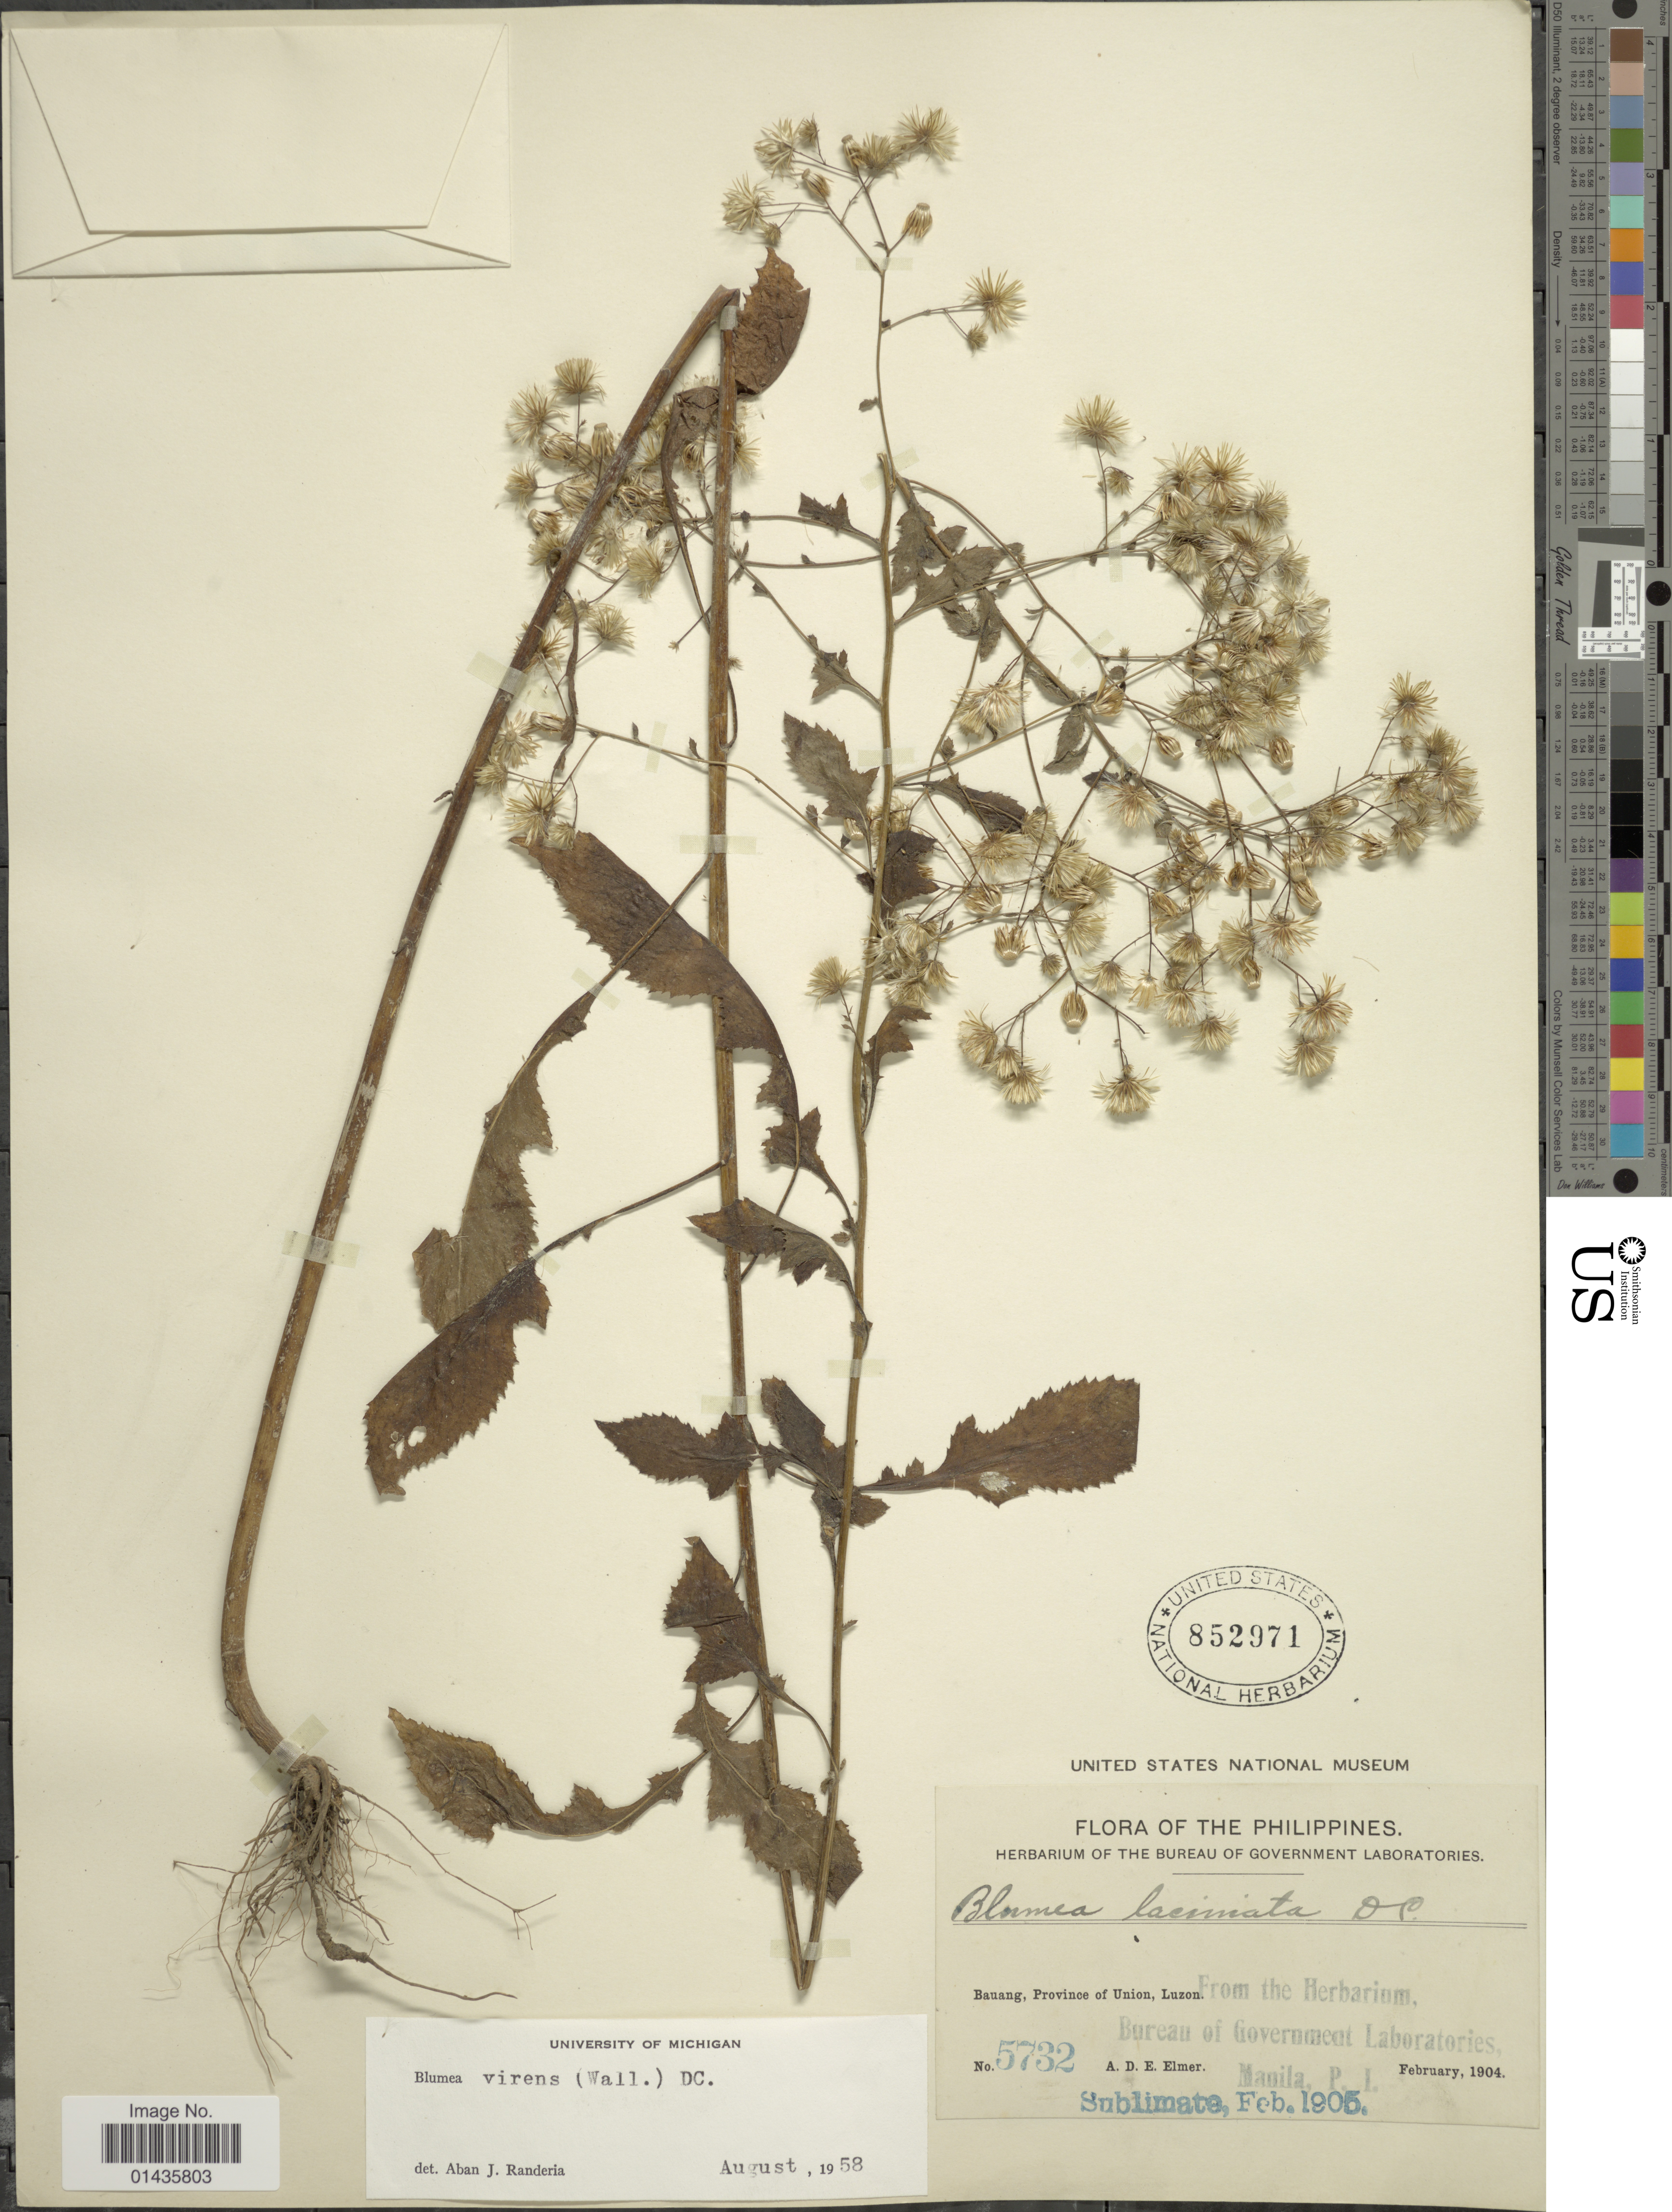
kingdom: Plantae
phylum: Tracheophyta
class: Magnoliopsida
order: Asterales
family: Asteraceae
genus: Blumea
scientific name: Blumea virens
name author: DC.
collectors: A. D. E. Elmer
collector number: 5732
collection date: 1904-02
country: Philippines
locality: Bauang, Province of Union, Luzon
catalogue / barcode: US 852971